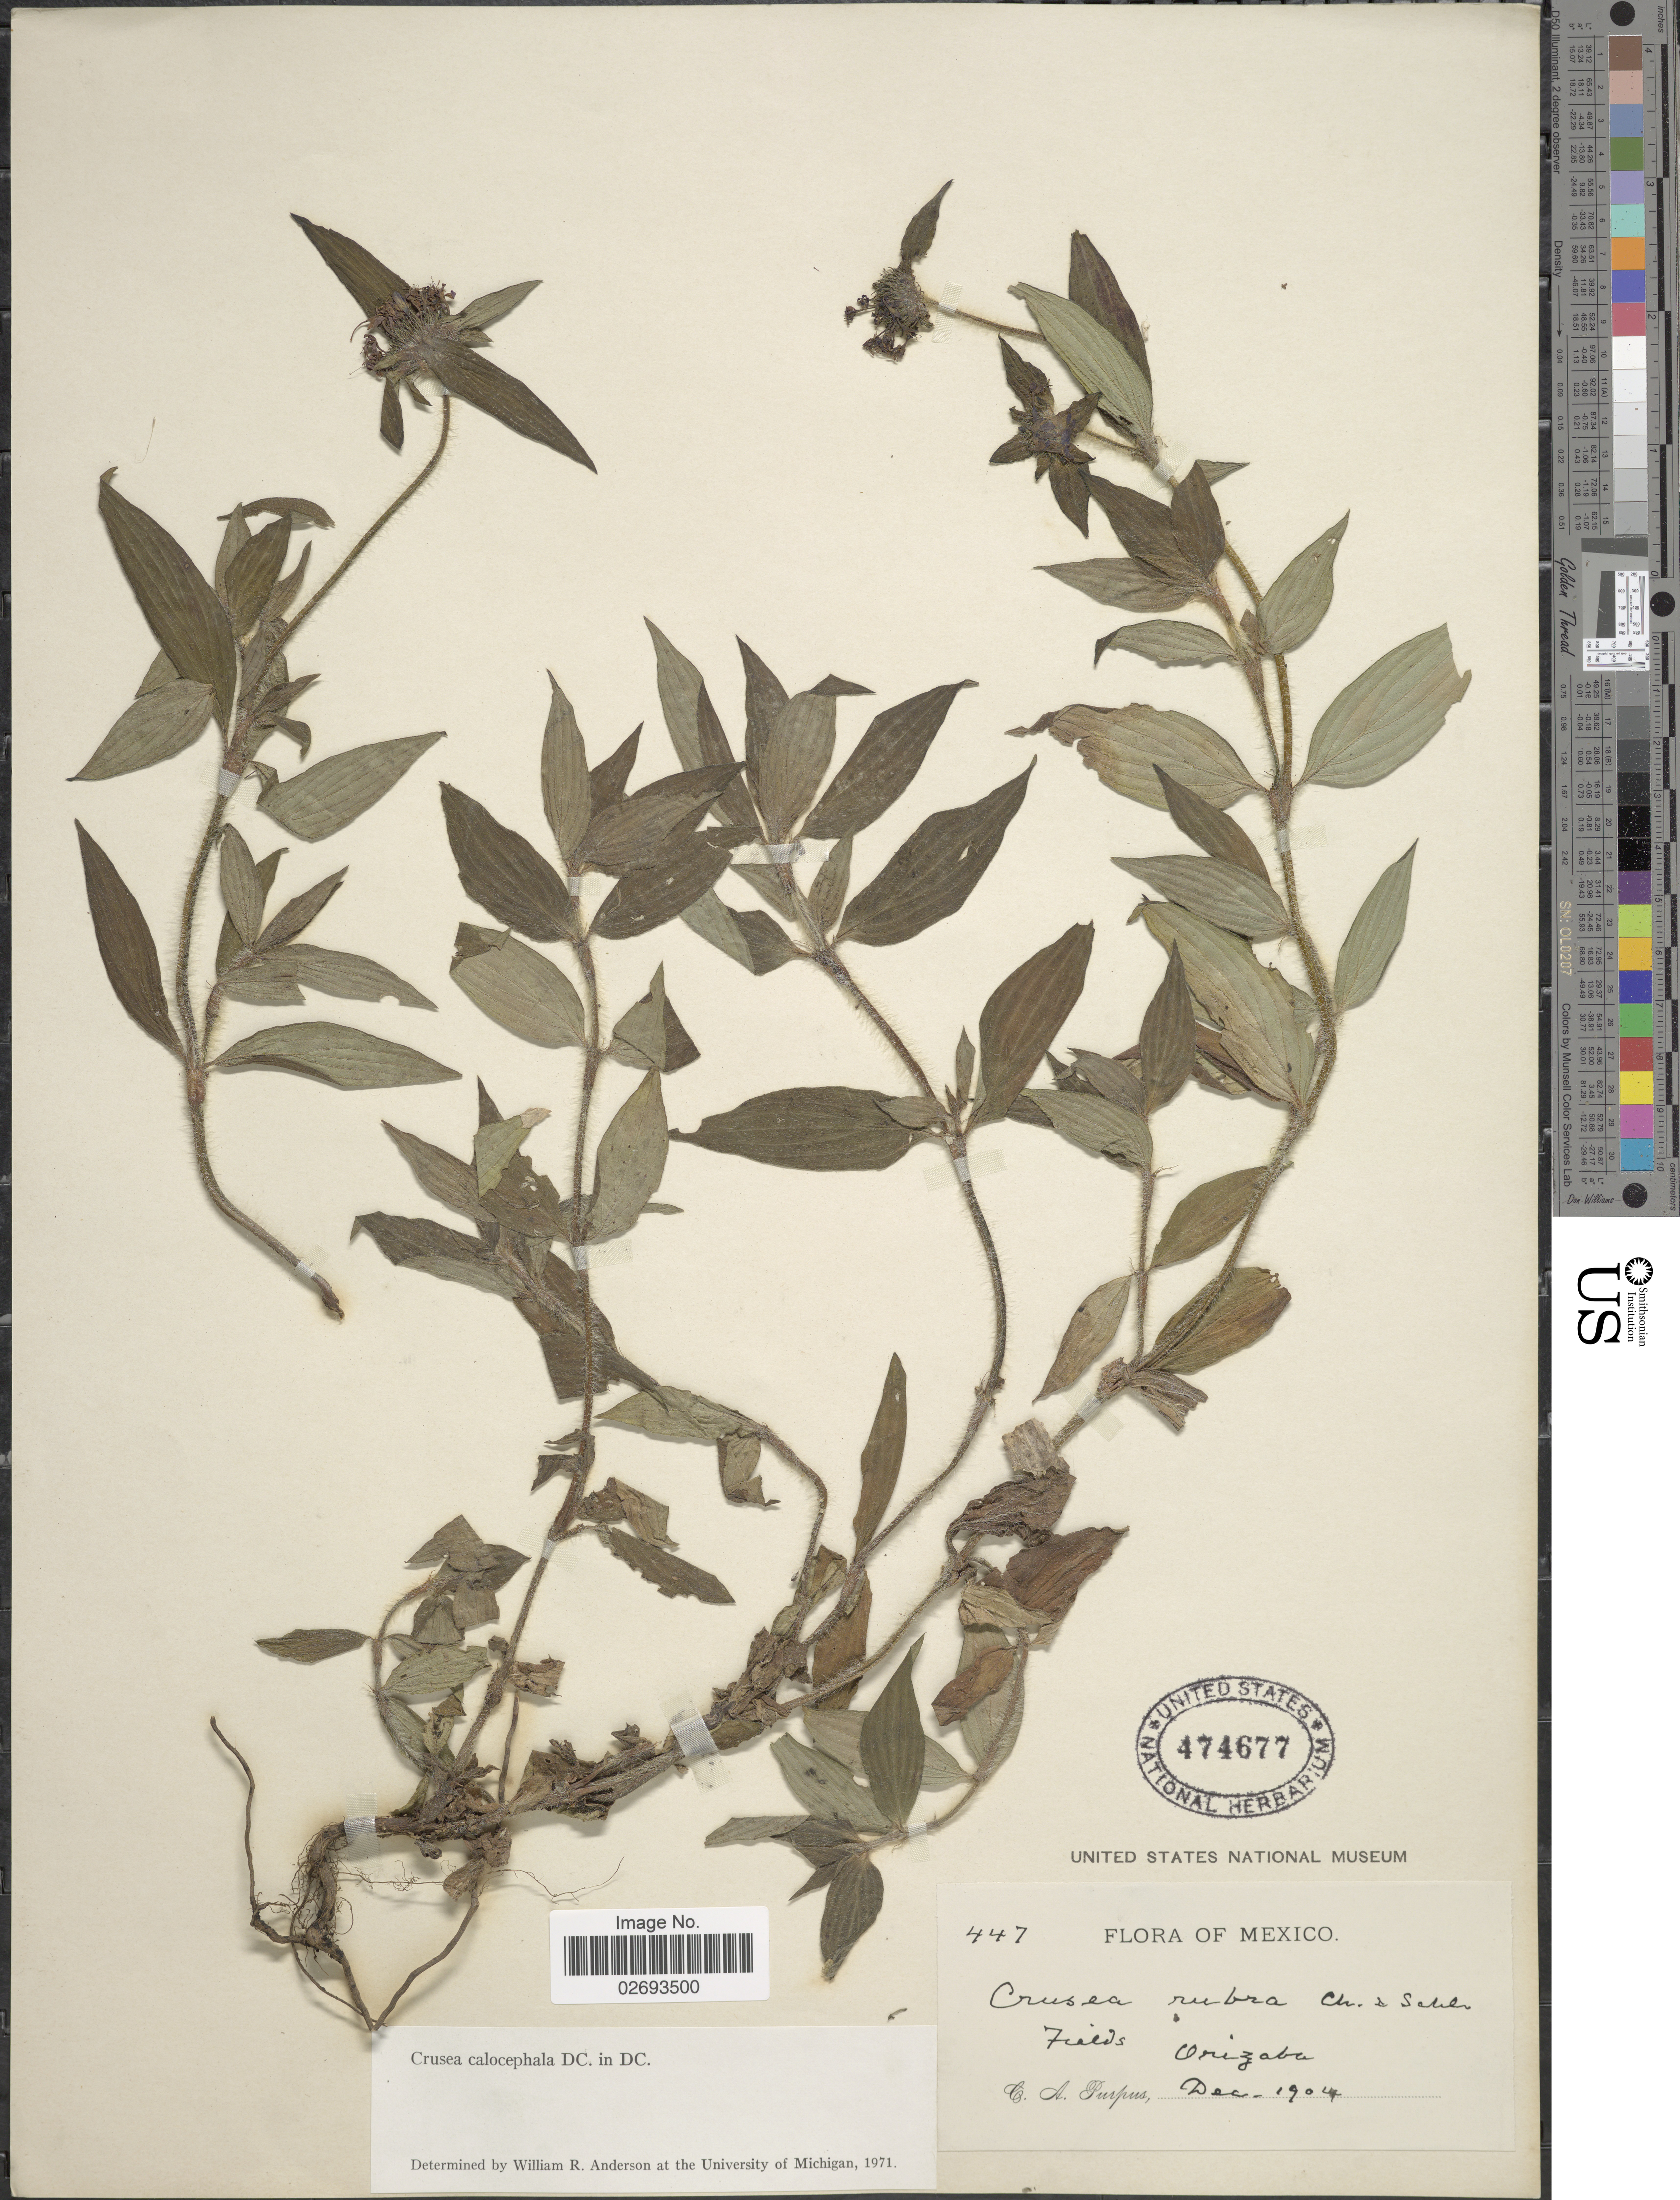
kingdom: Plantae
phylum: Tracheophyta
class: Magnoliopsida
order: Gentianales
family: Rubiaceae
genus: Crusea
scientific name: Crusea calocephala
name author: DC.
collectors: C. A. Purpus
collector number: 447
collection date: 1904-12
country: Mexico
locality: Orizaba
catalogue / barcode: US 474677